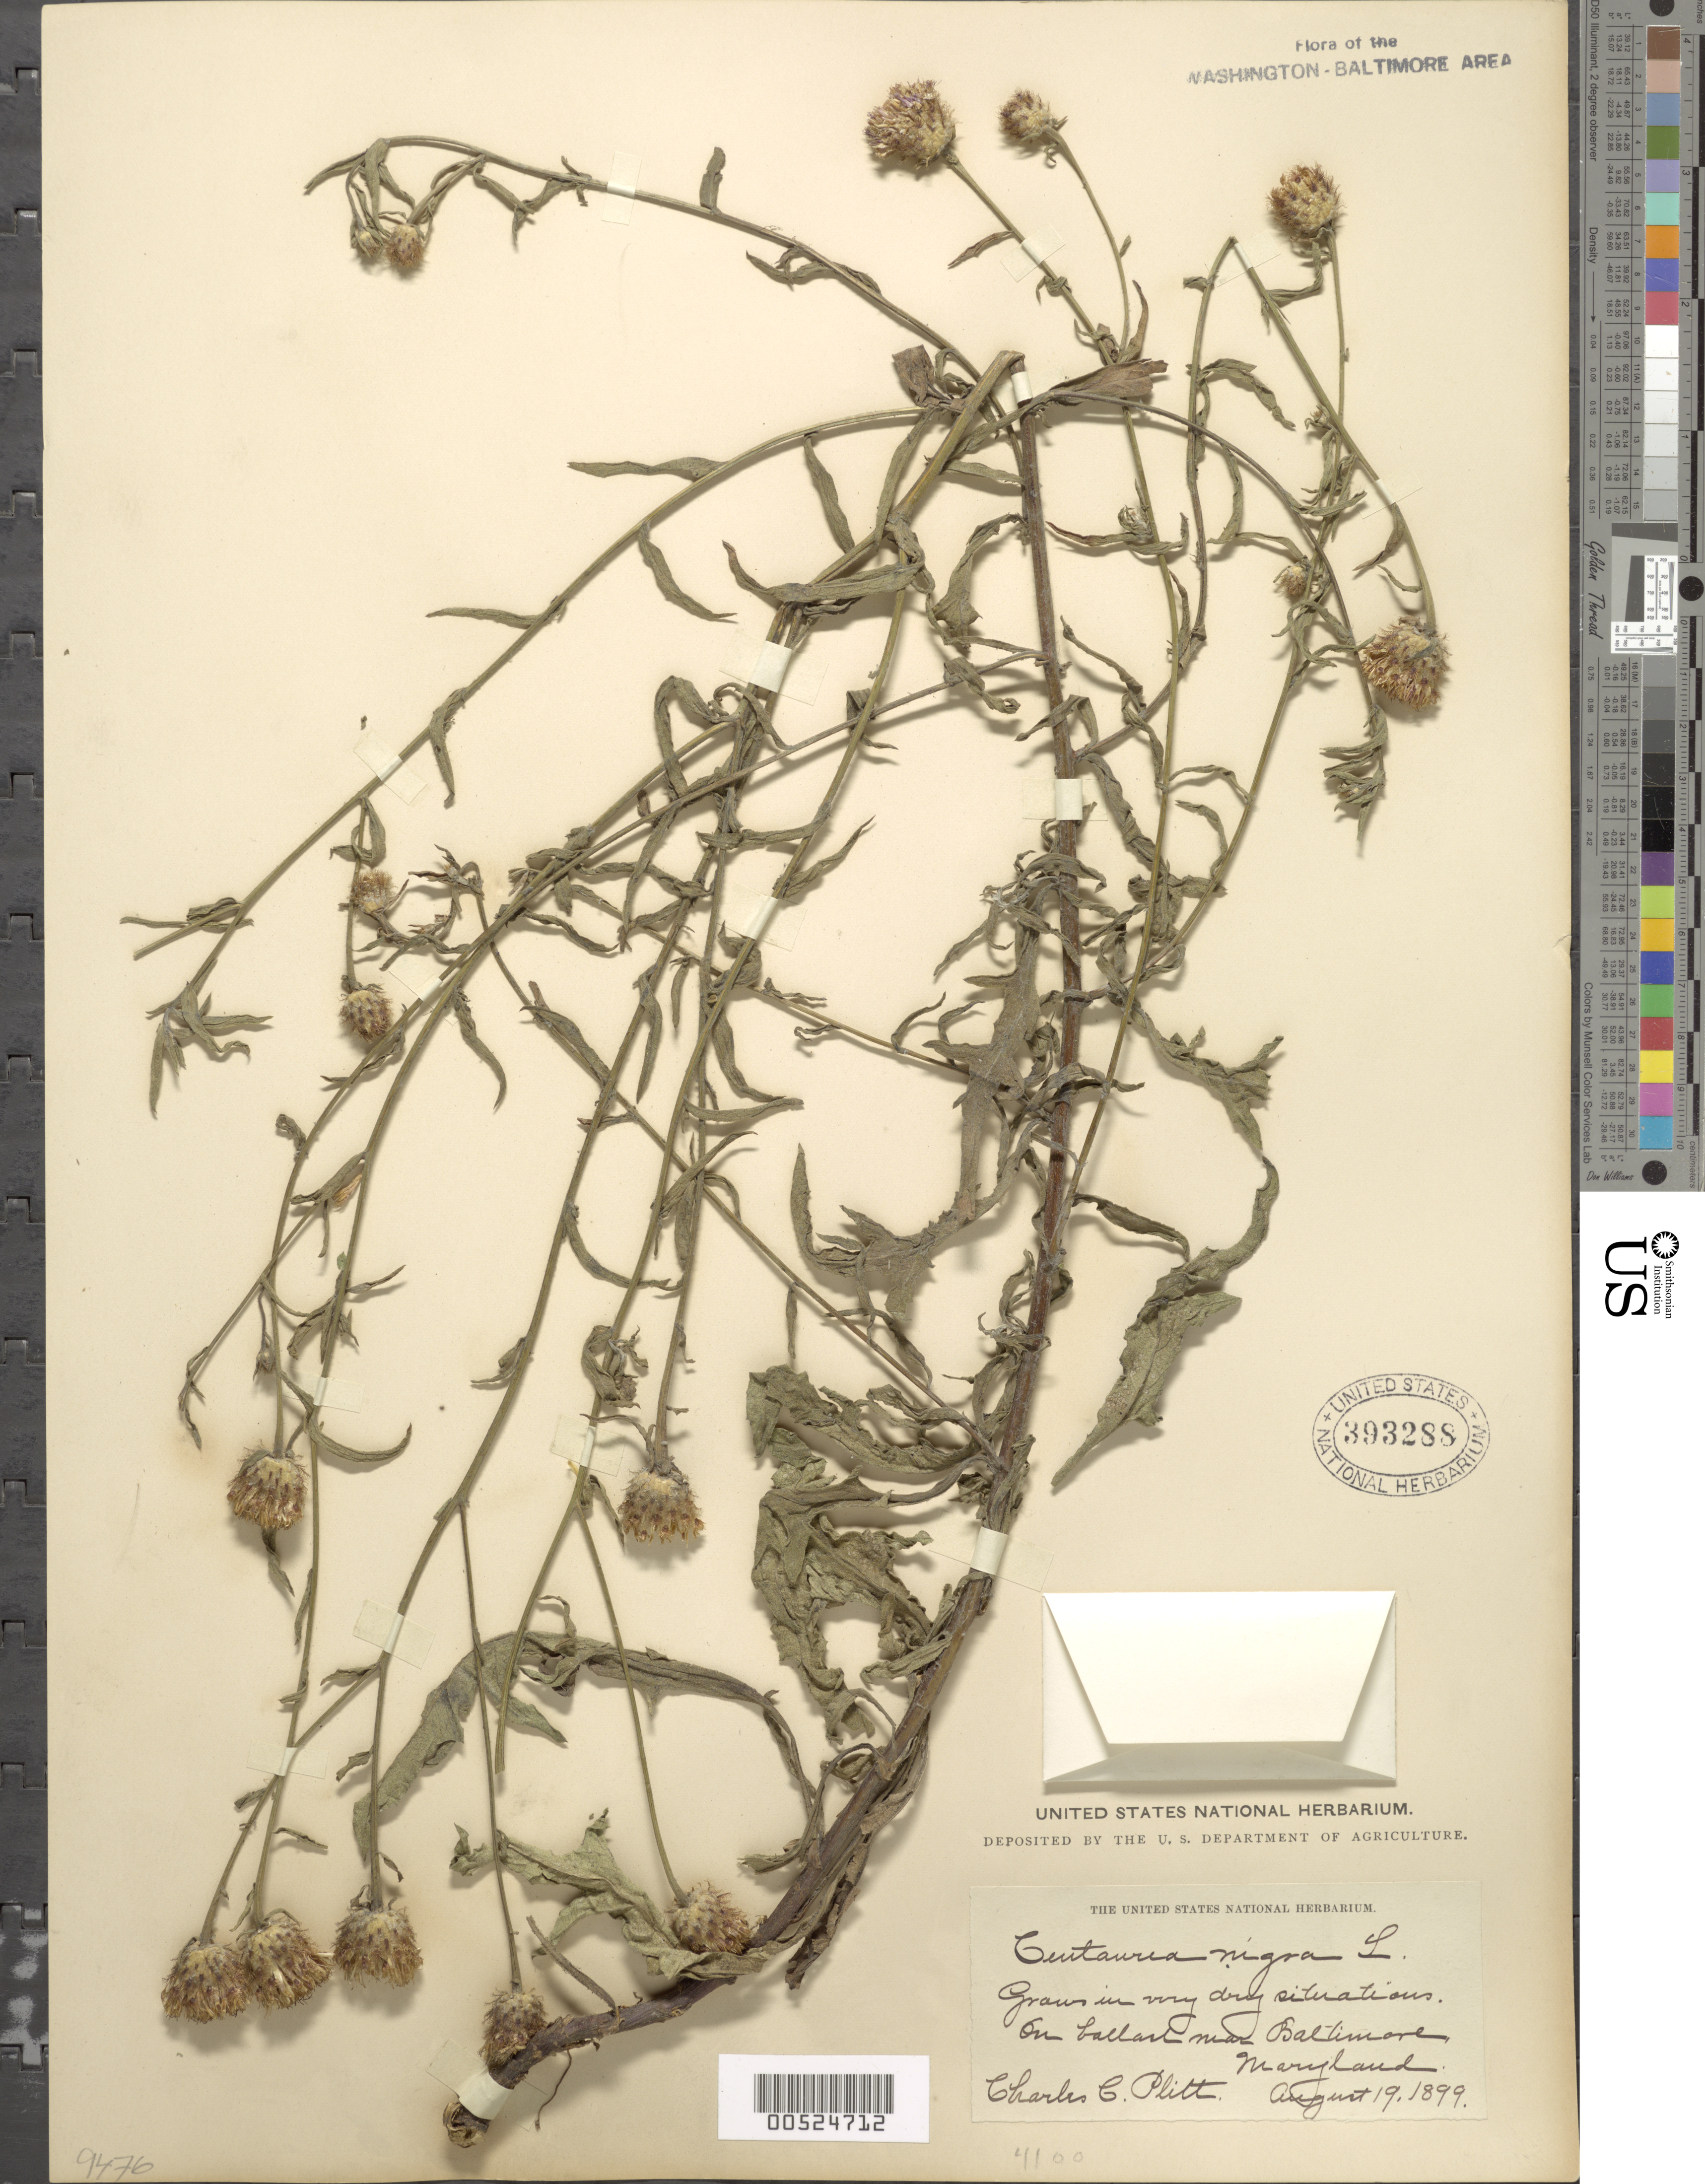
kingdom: Plantae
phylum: Tracheophyta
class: Magnoliopsida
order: Asterales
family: Asteraceae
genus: Centaurea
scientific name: Centaurea nigra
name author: L.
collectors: C. Plitt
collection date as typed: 19 Aug 1899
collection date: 1899-08-19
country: United States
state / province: Maryland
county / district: City of Baltimore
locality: Baltimore, Near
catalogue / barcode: US 393288